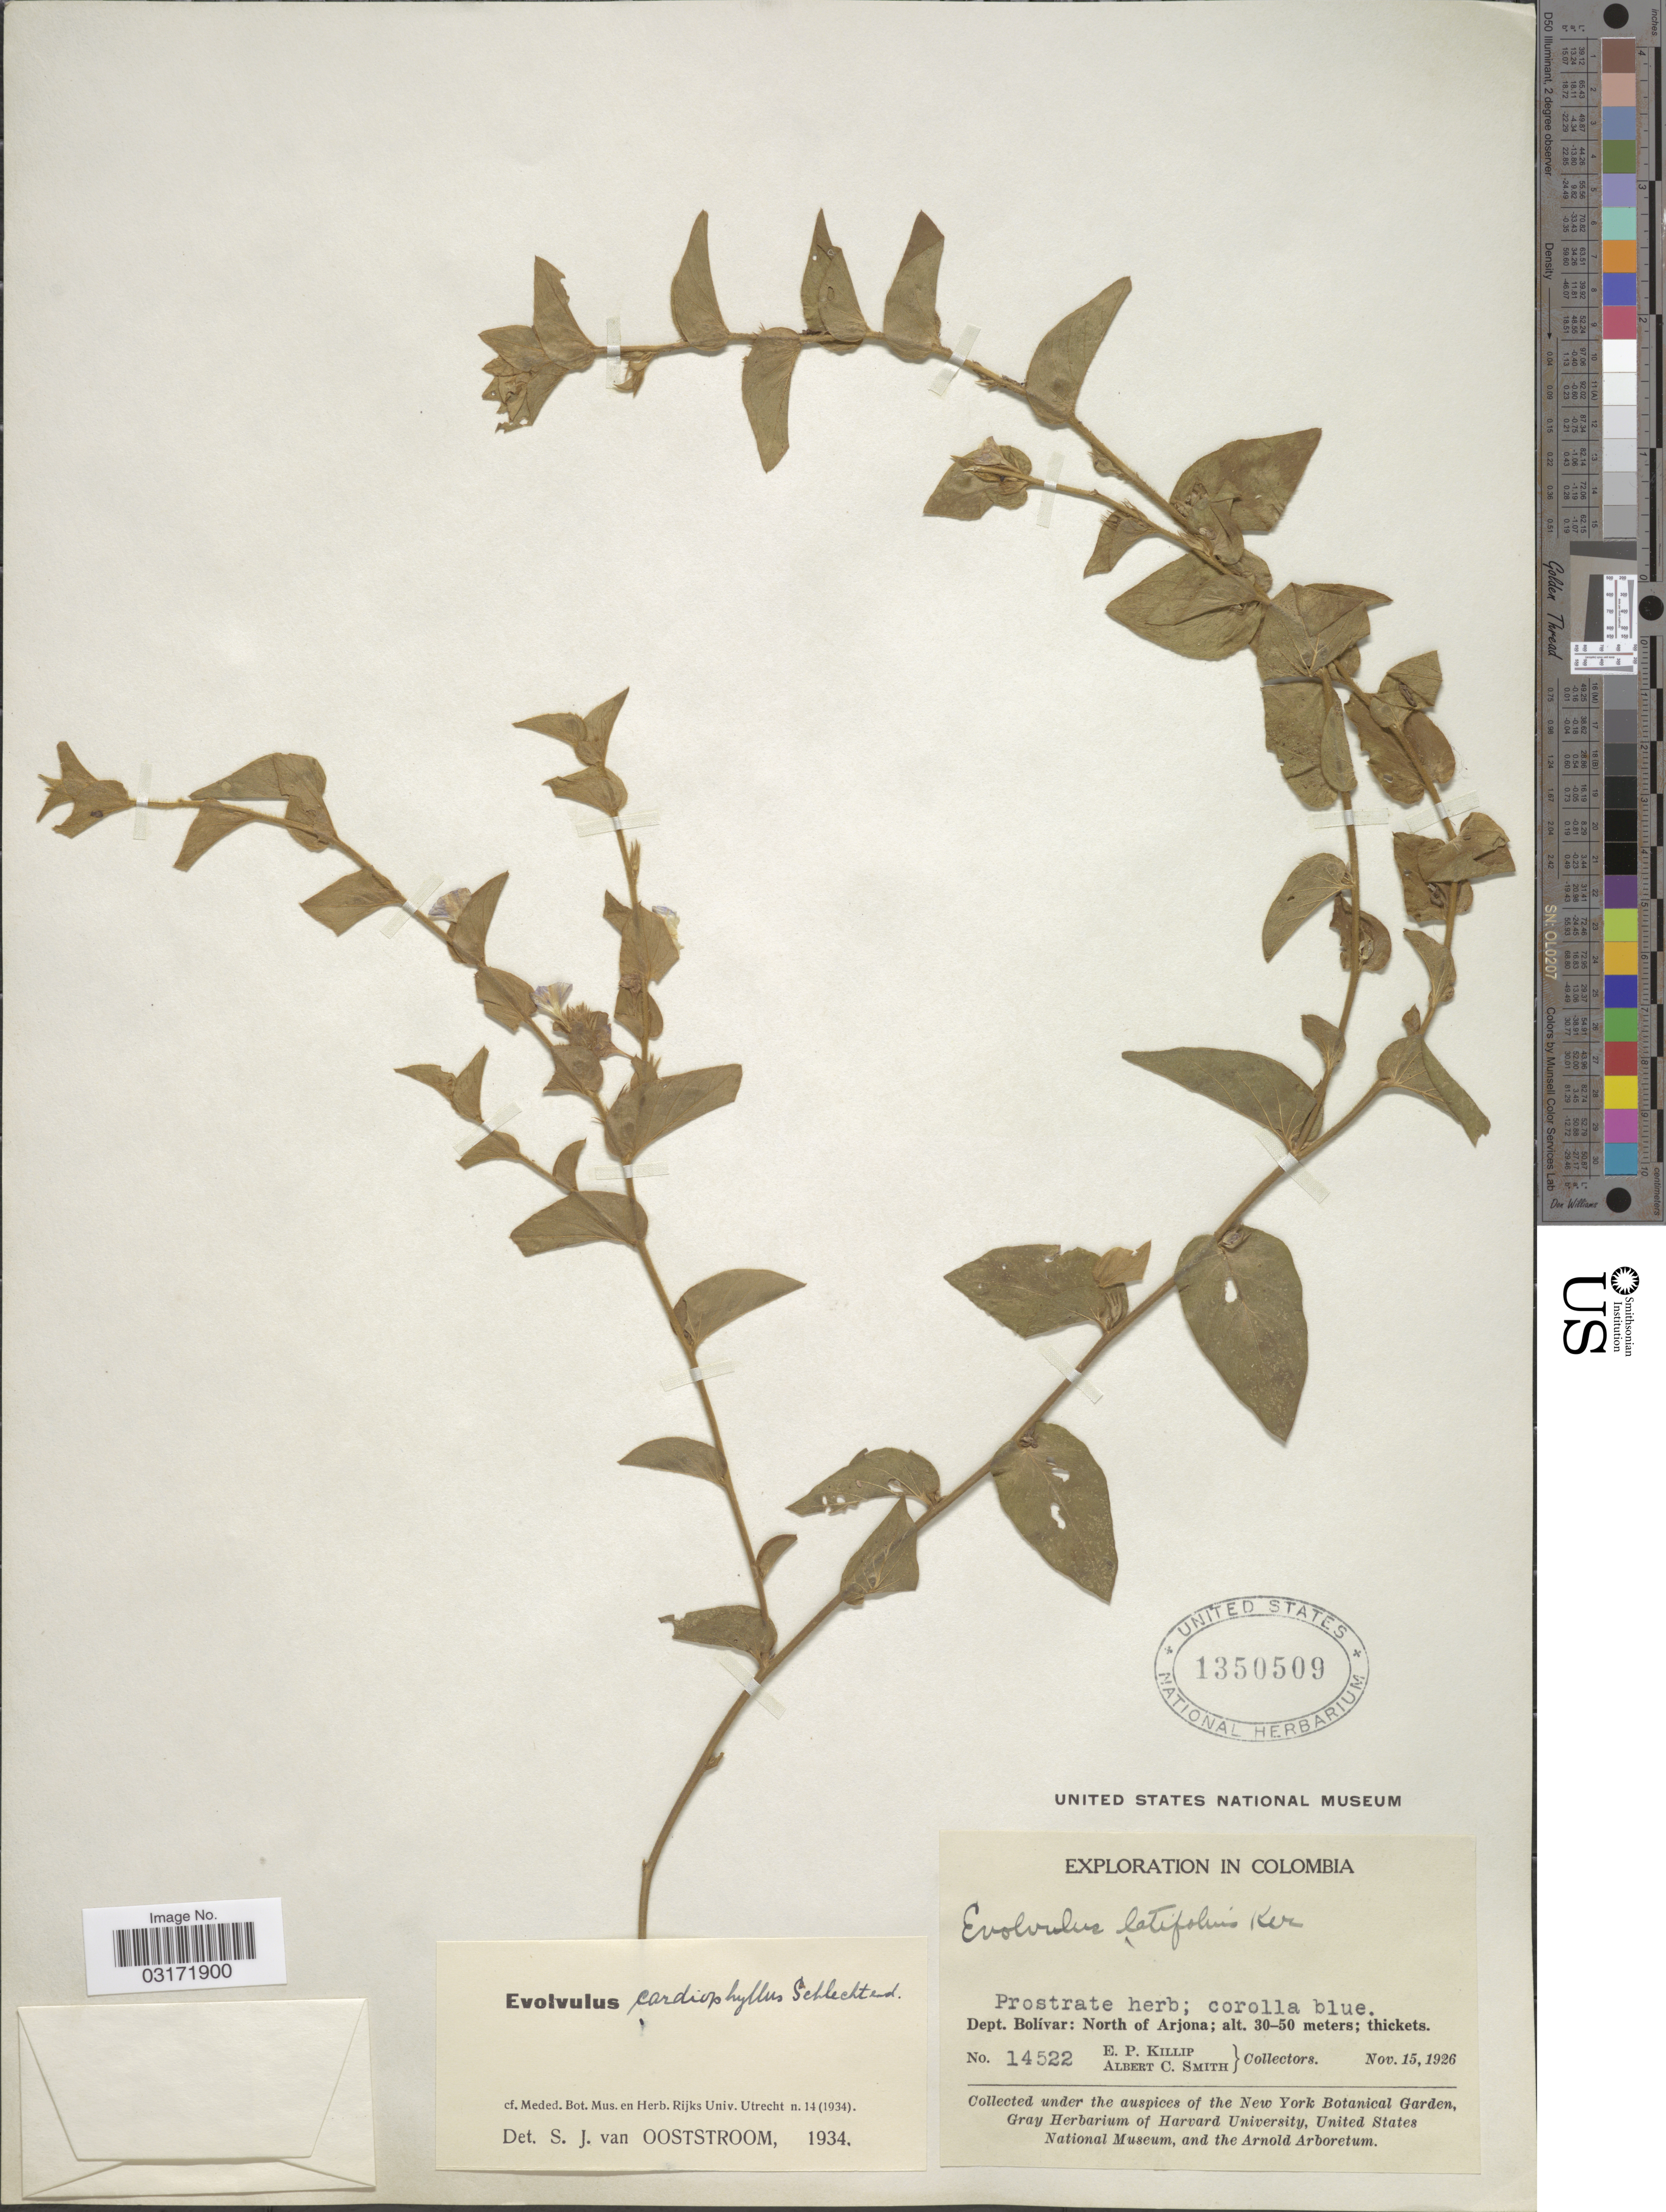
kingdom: Plantae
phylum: Tracheophyta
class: Magnoliopsida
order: Solanales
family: Convolvulaceae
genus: Evolvulus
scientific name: Evolvulus cardiophyllus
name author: Schltdl.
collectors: E. P. Killip & A. C. Smith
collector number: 14522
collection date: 1926-11-15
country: Colombia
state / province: Bolívar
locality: Dept. Bolívar: North of Arjona.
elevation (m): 30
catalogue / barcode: US 1350509